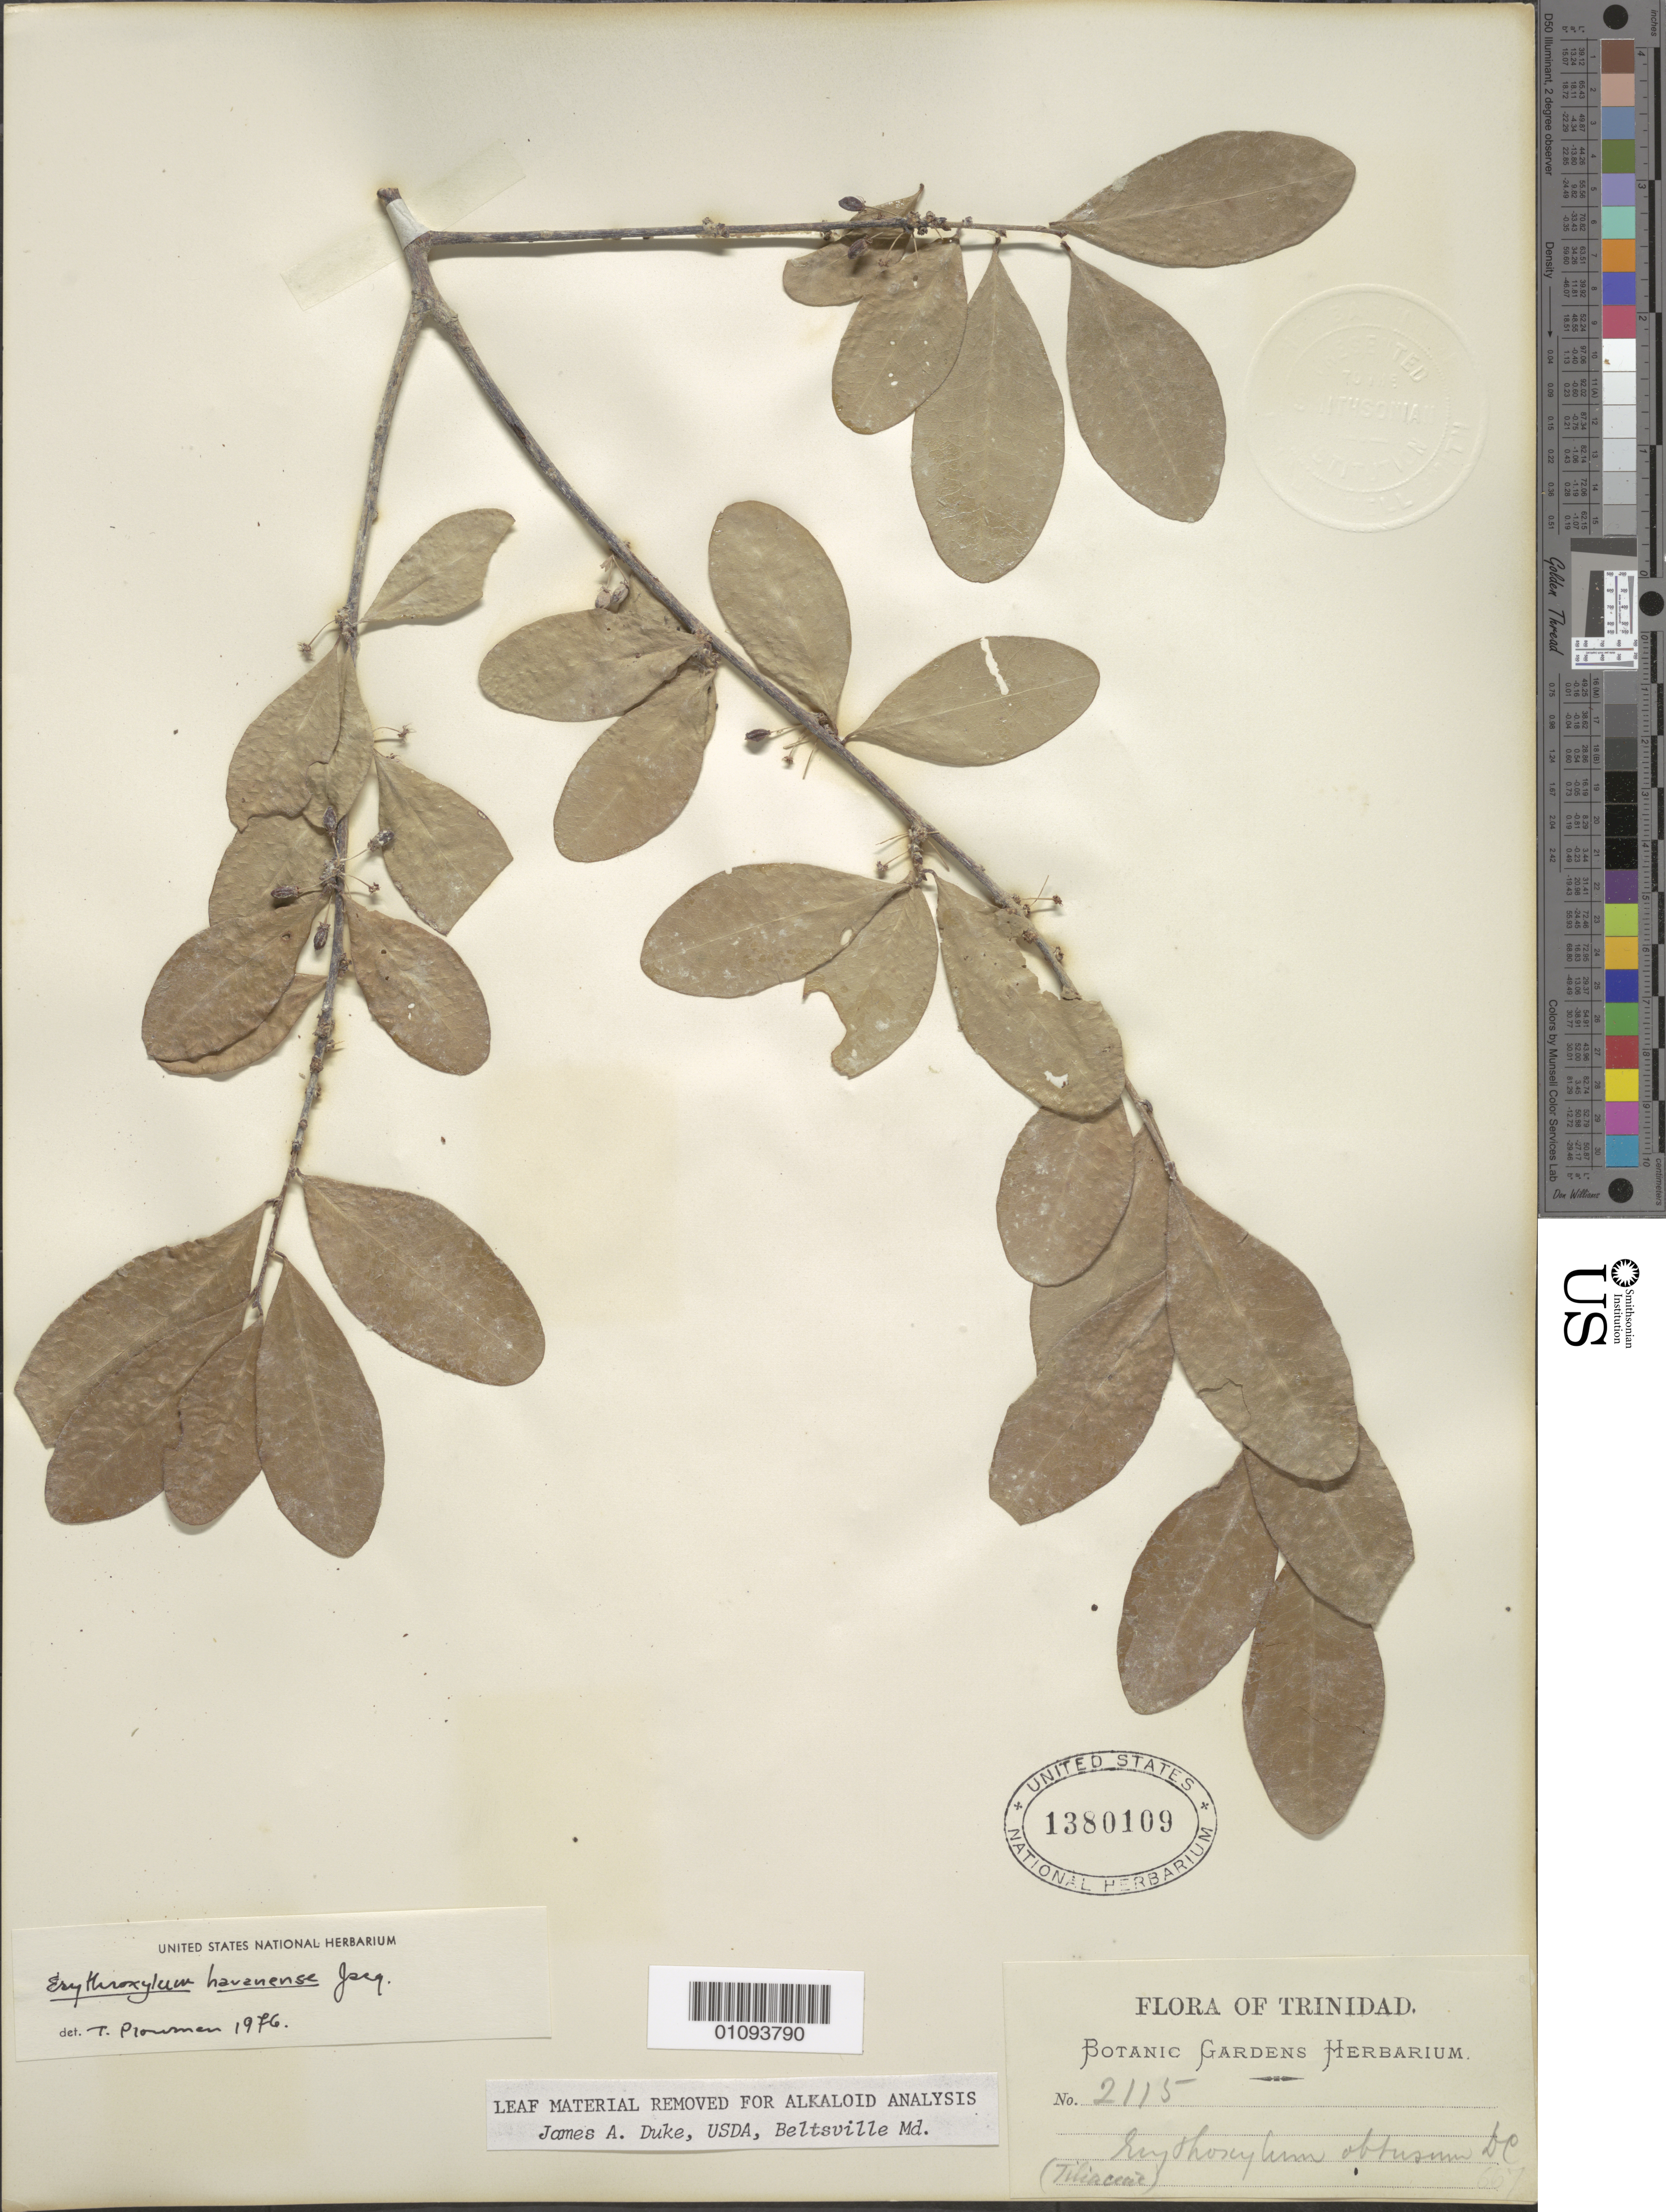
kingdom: Plantae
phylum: Tracheophyta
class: Magnoliopsida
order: Malpighiales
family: Erythroxylaceae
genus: Erythroxylum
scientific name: Erythroxylum havanense var. havanense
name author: Jacq.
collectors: Botanic Gardens Herbarium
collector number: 2115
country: Trinidad and Tobago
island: Trinidad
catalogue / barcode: US 1380109